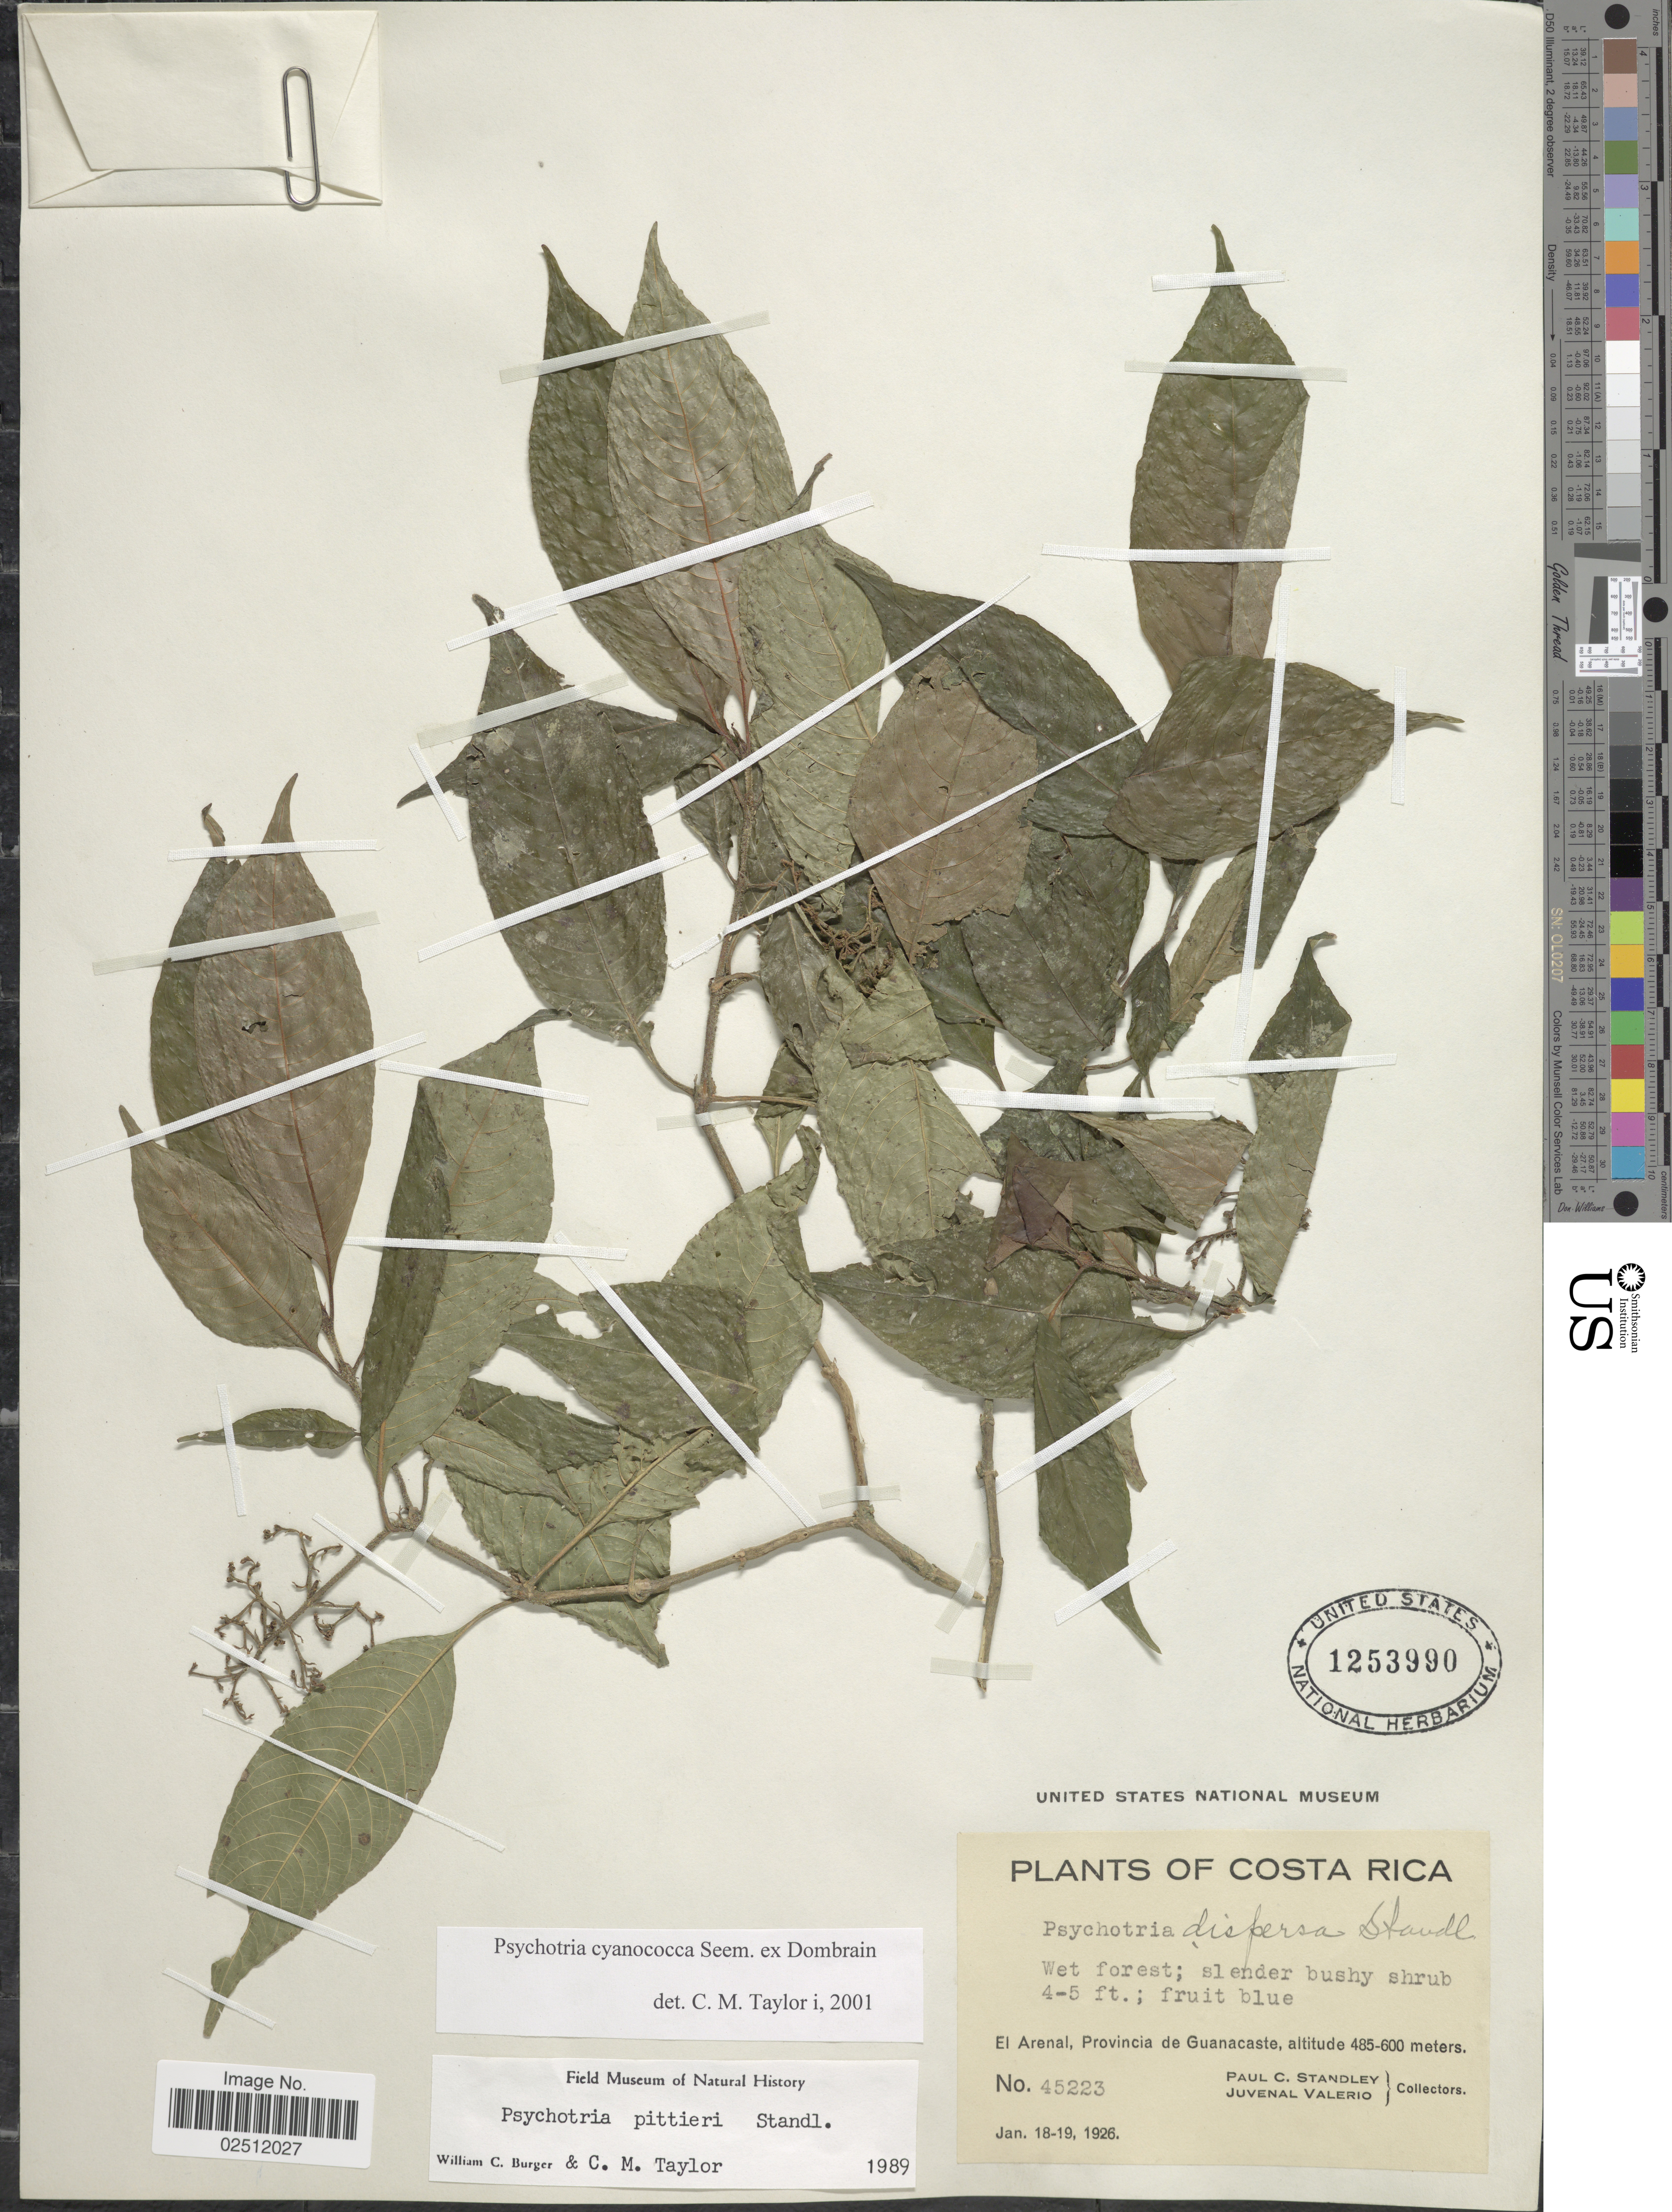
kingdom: Plantae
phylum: Tracheophyta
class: Magnoliopsida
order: Gentianales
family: Rubiaceae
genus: Psychotria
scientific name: Psychotria cyanococca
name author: Seem. ex Dombrain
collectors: P. C. Standley & J. Valerio R.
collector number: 45223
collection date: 1926-01-18/1926-01-19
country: Costa Rica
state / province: Guanacaste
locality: Wet forest; El Arenal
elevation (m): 485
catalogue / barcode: US 1253990